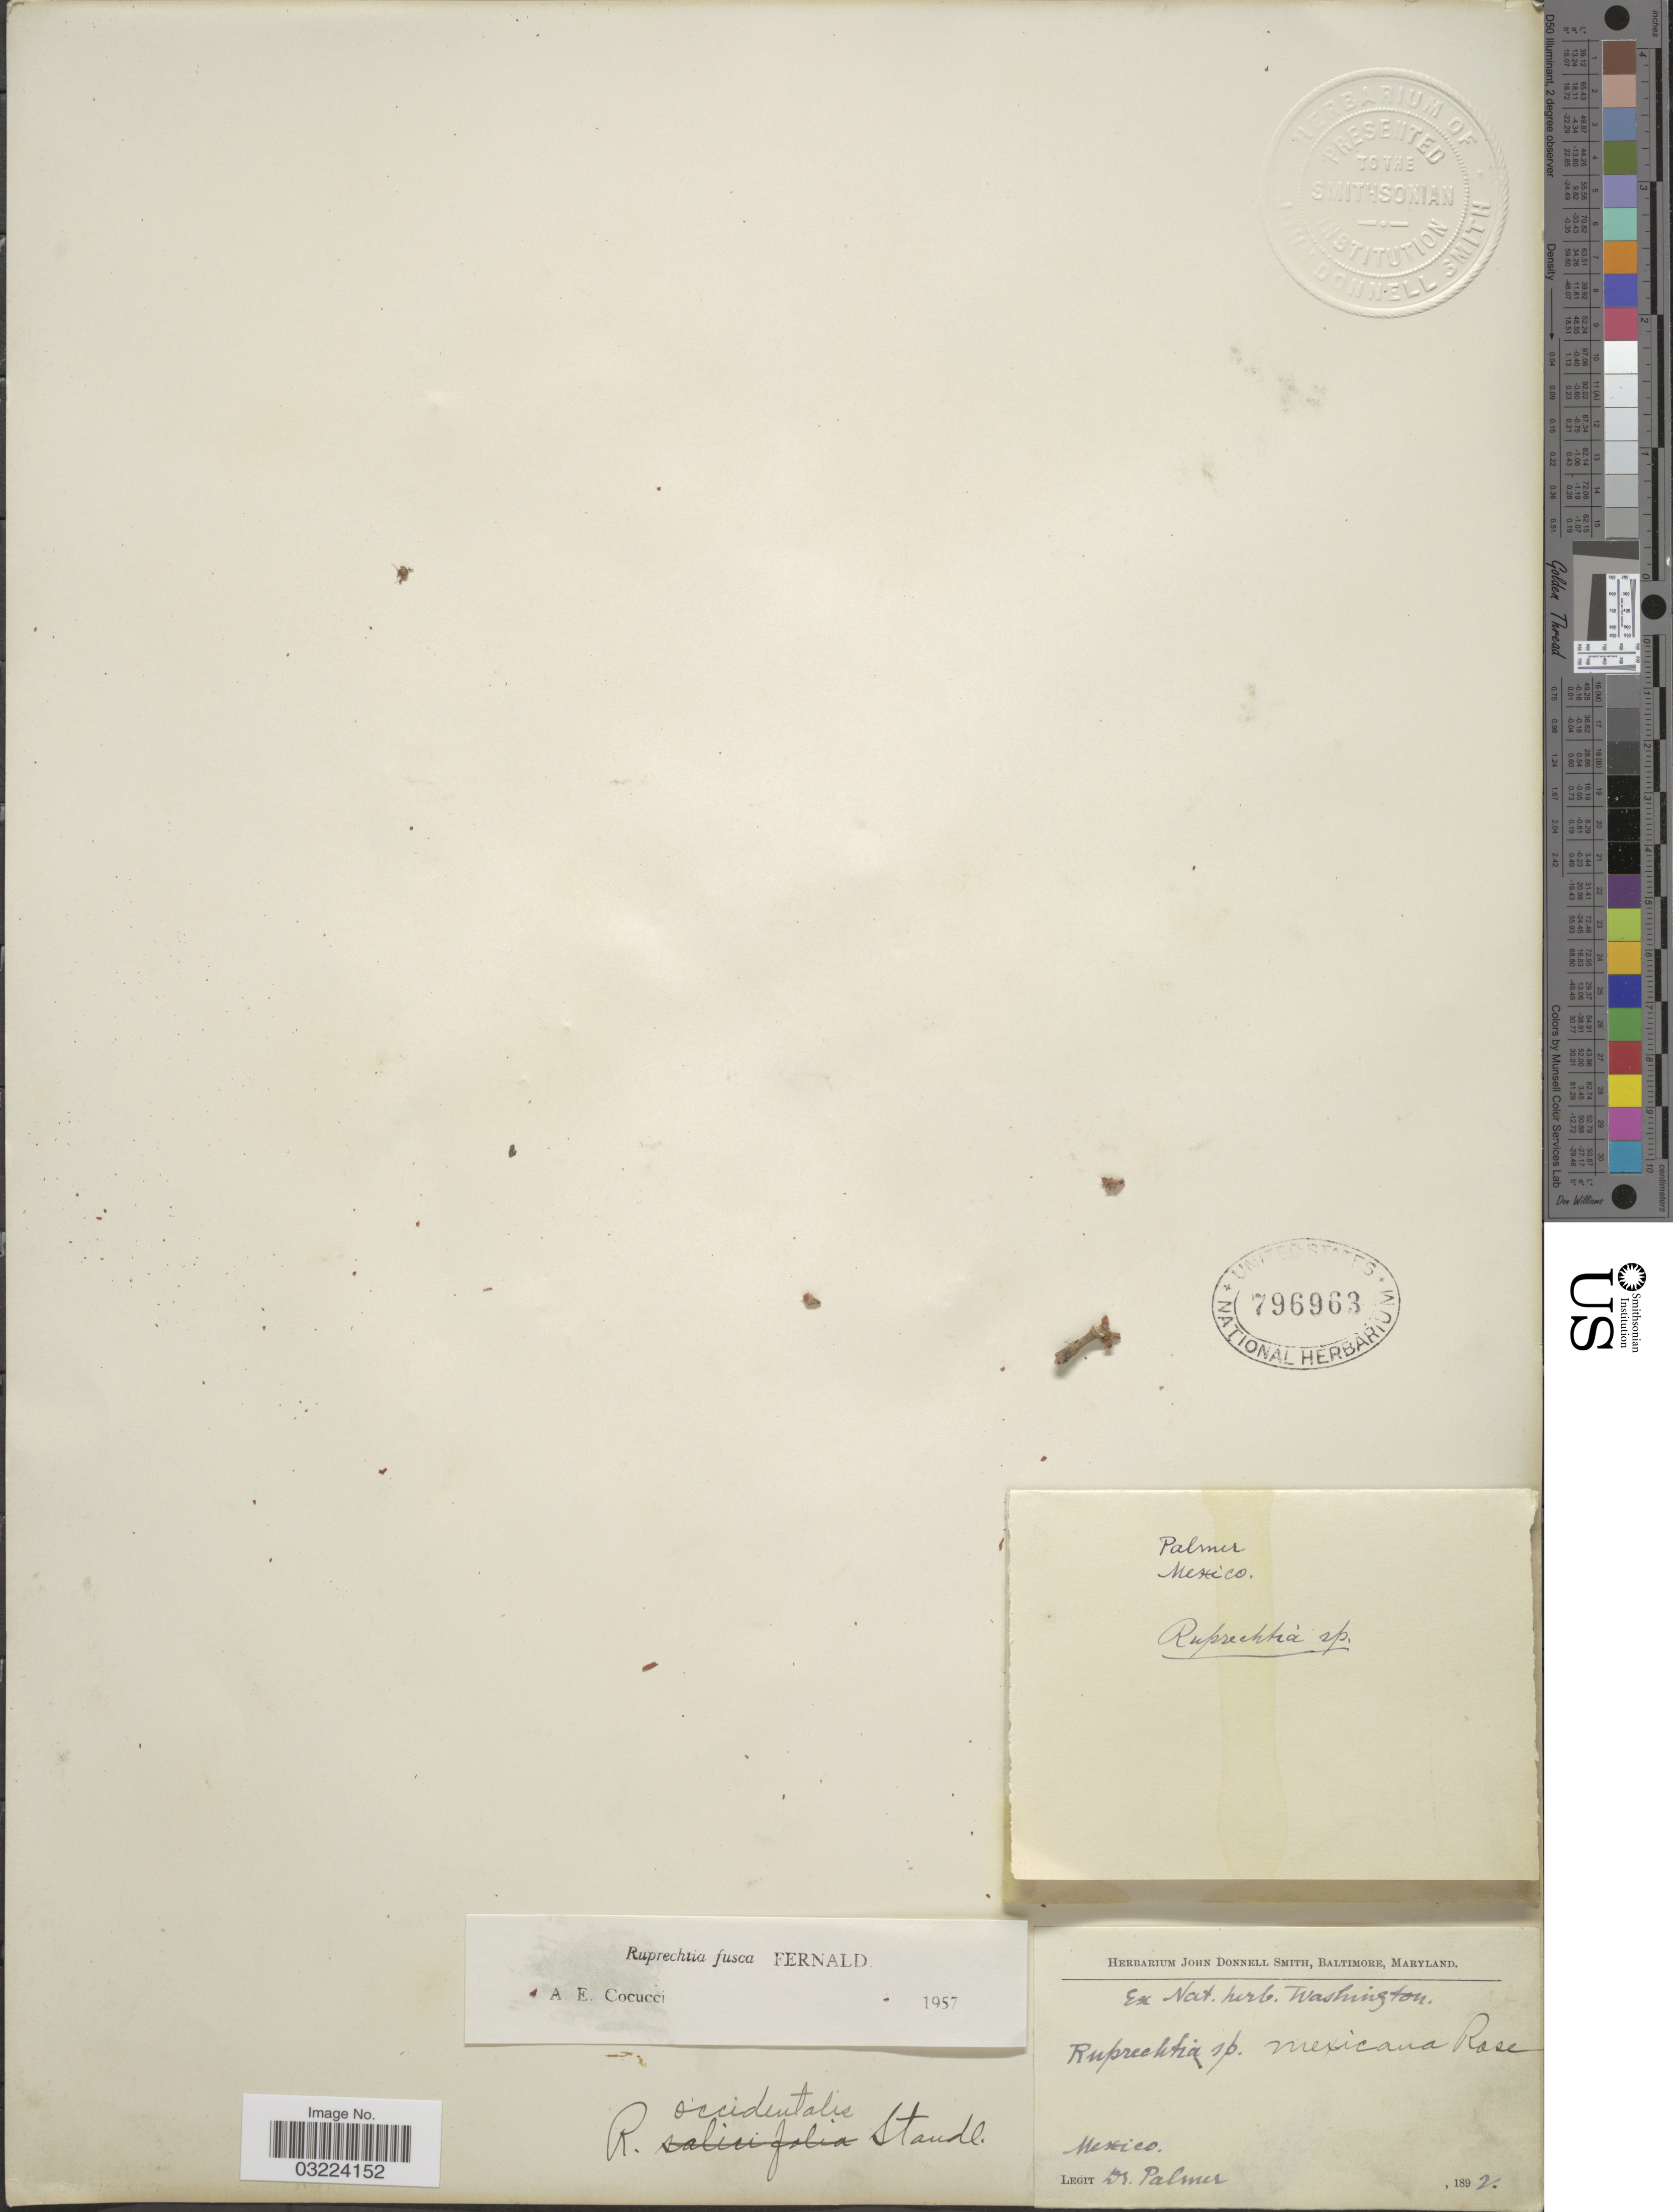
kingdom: Plantae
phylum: Tracheophyta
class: Magnoliopsida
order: Caryophyllales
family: Polygonaceae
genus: Ruprechtia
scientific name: Ruprechtia fusca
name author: Fernald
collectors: Palmer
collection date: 1892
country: Mexico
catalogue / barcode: US 796963